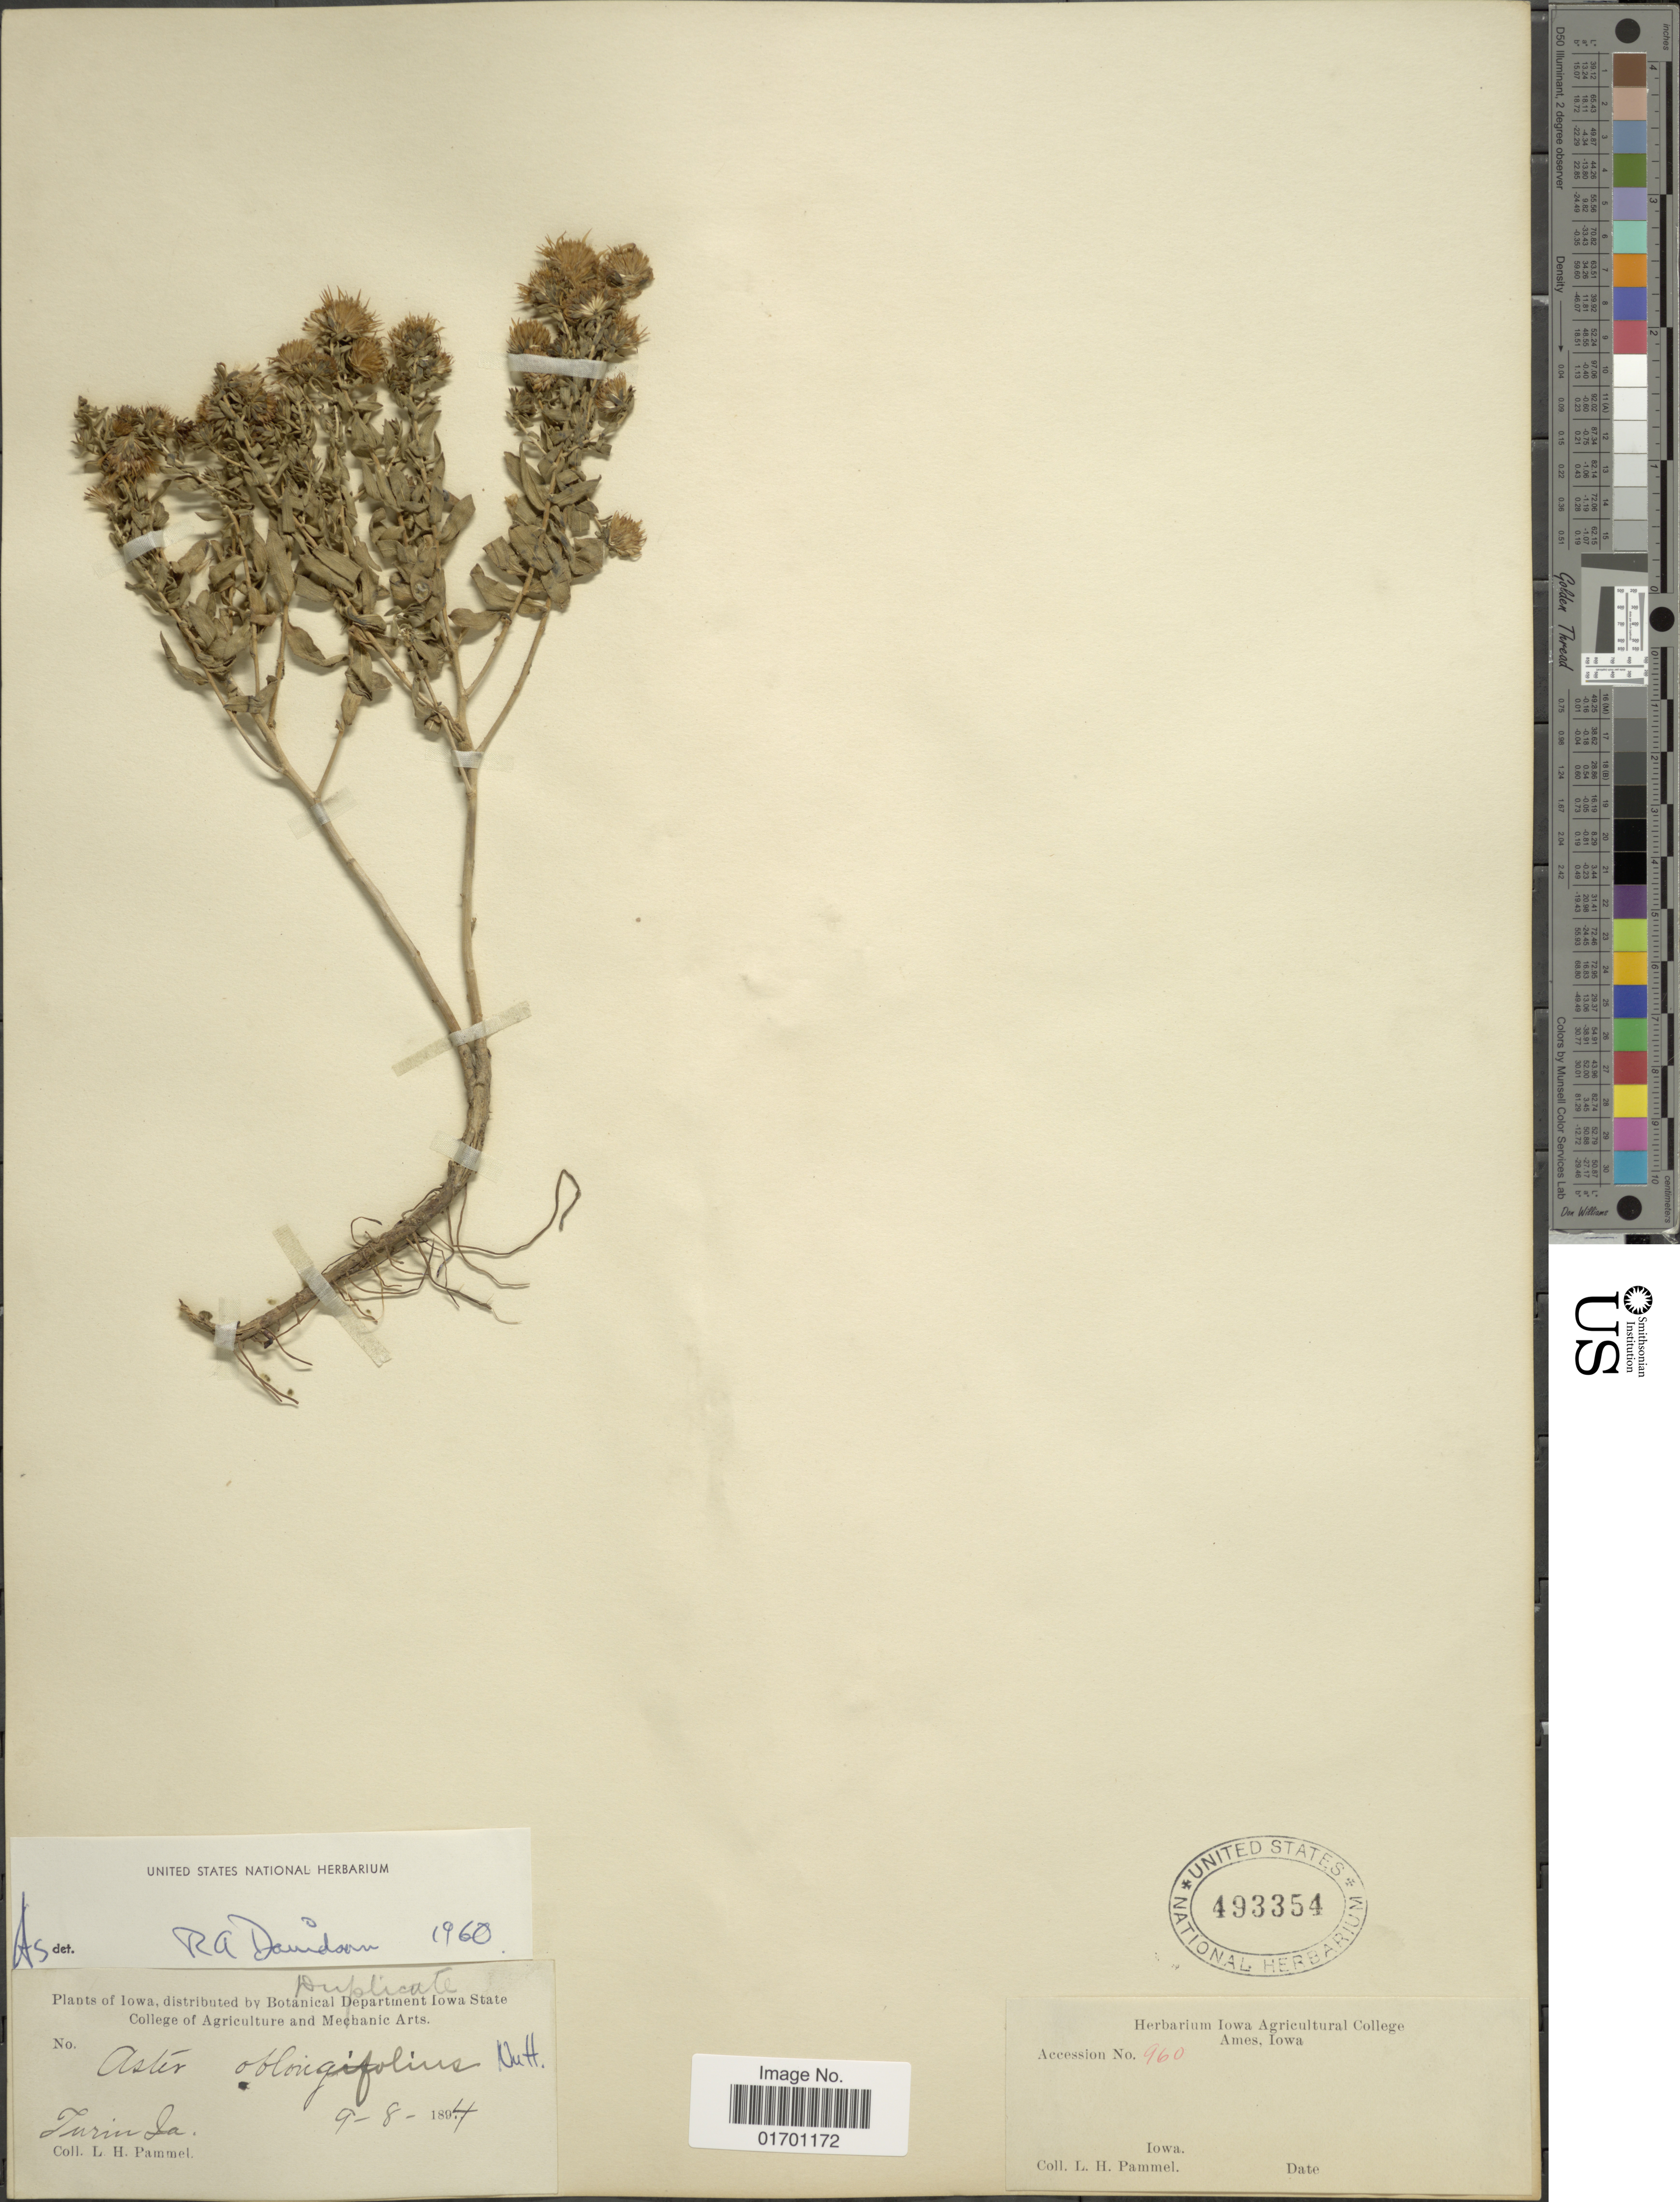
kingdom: Plantae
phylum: Tracheophyta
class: Magnoliopsida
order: Asterales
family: Asteraceae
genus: Symphyotrichum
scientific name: Symphyotrichum oblongifolium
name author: (Nutt.) G.L. Nesom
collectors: L. Pammel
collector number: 960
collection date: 1894-08-09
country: United States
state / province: Iowa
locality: Turin Co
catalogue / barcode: US 493354